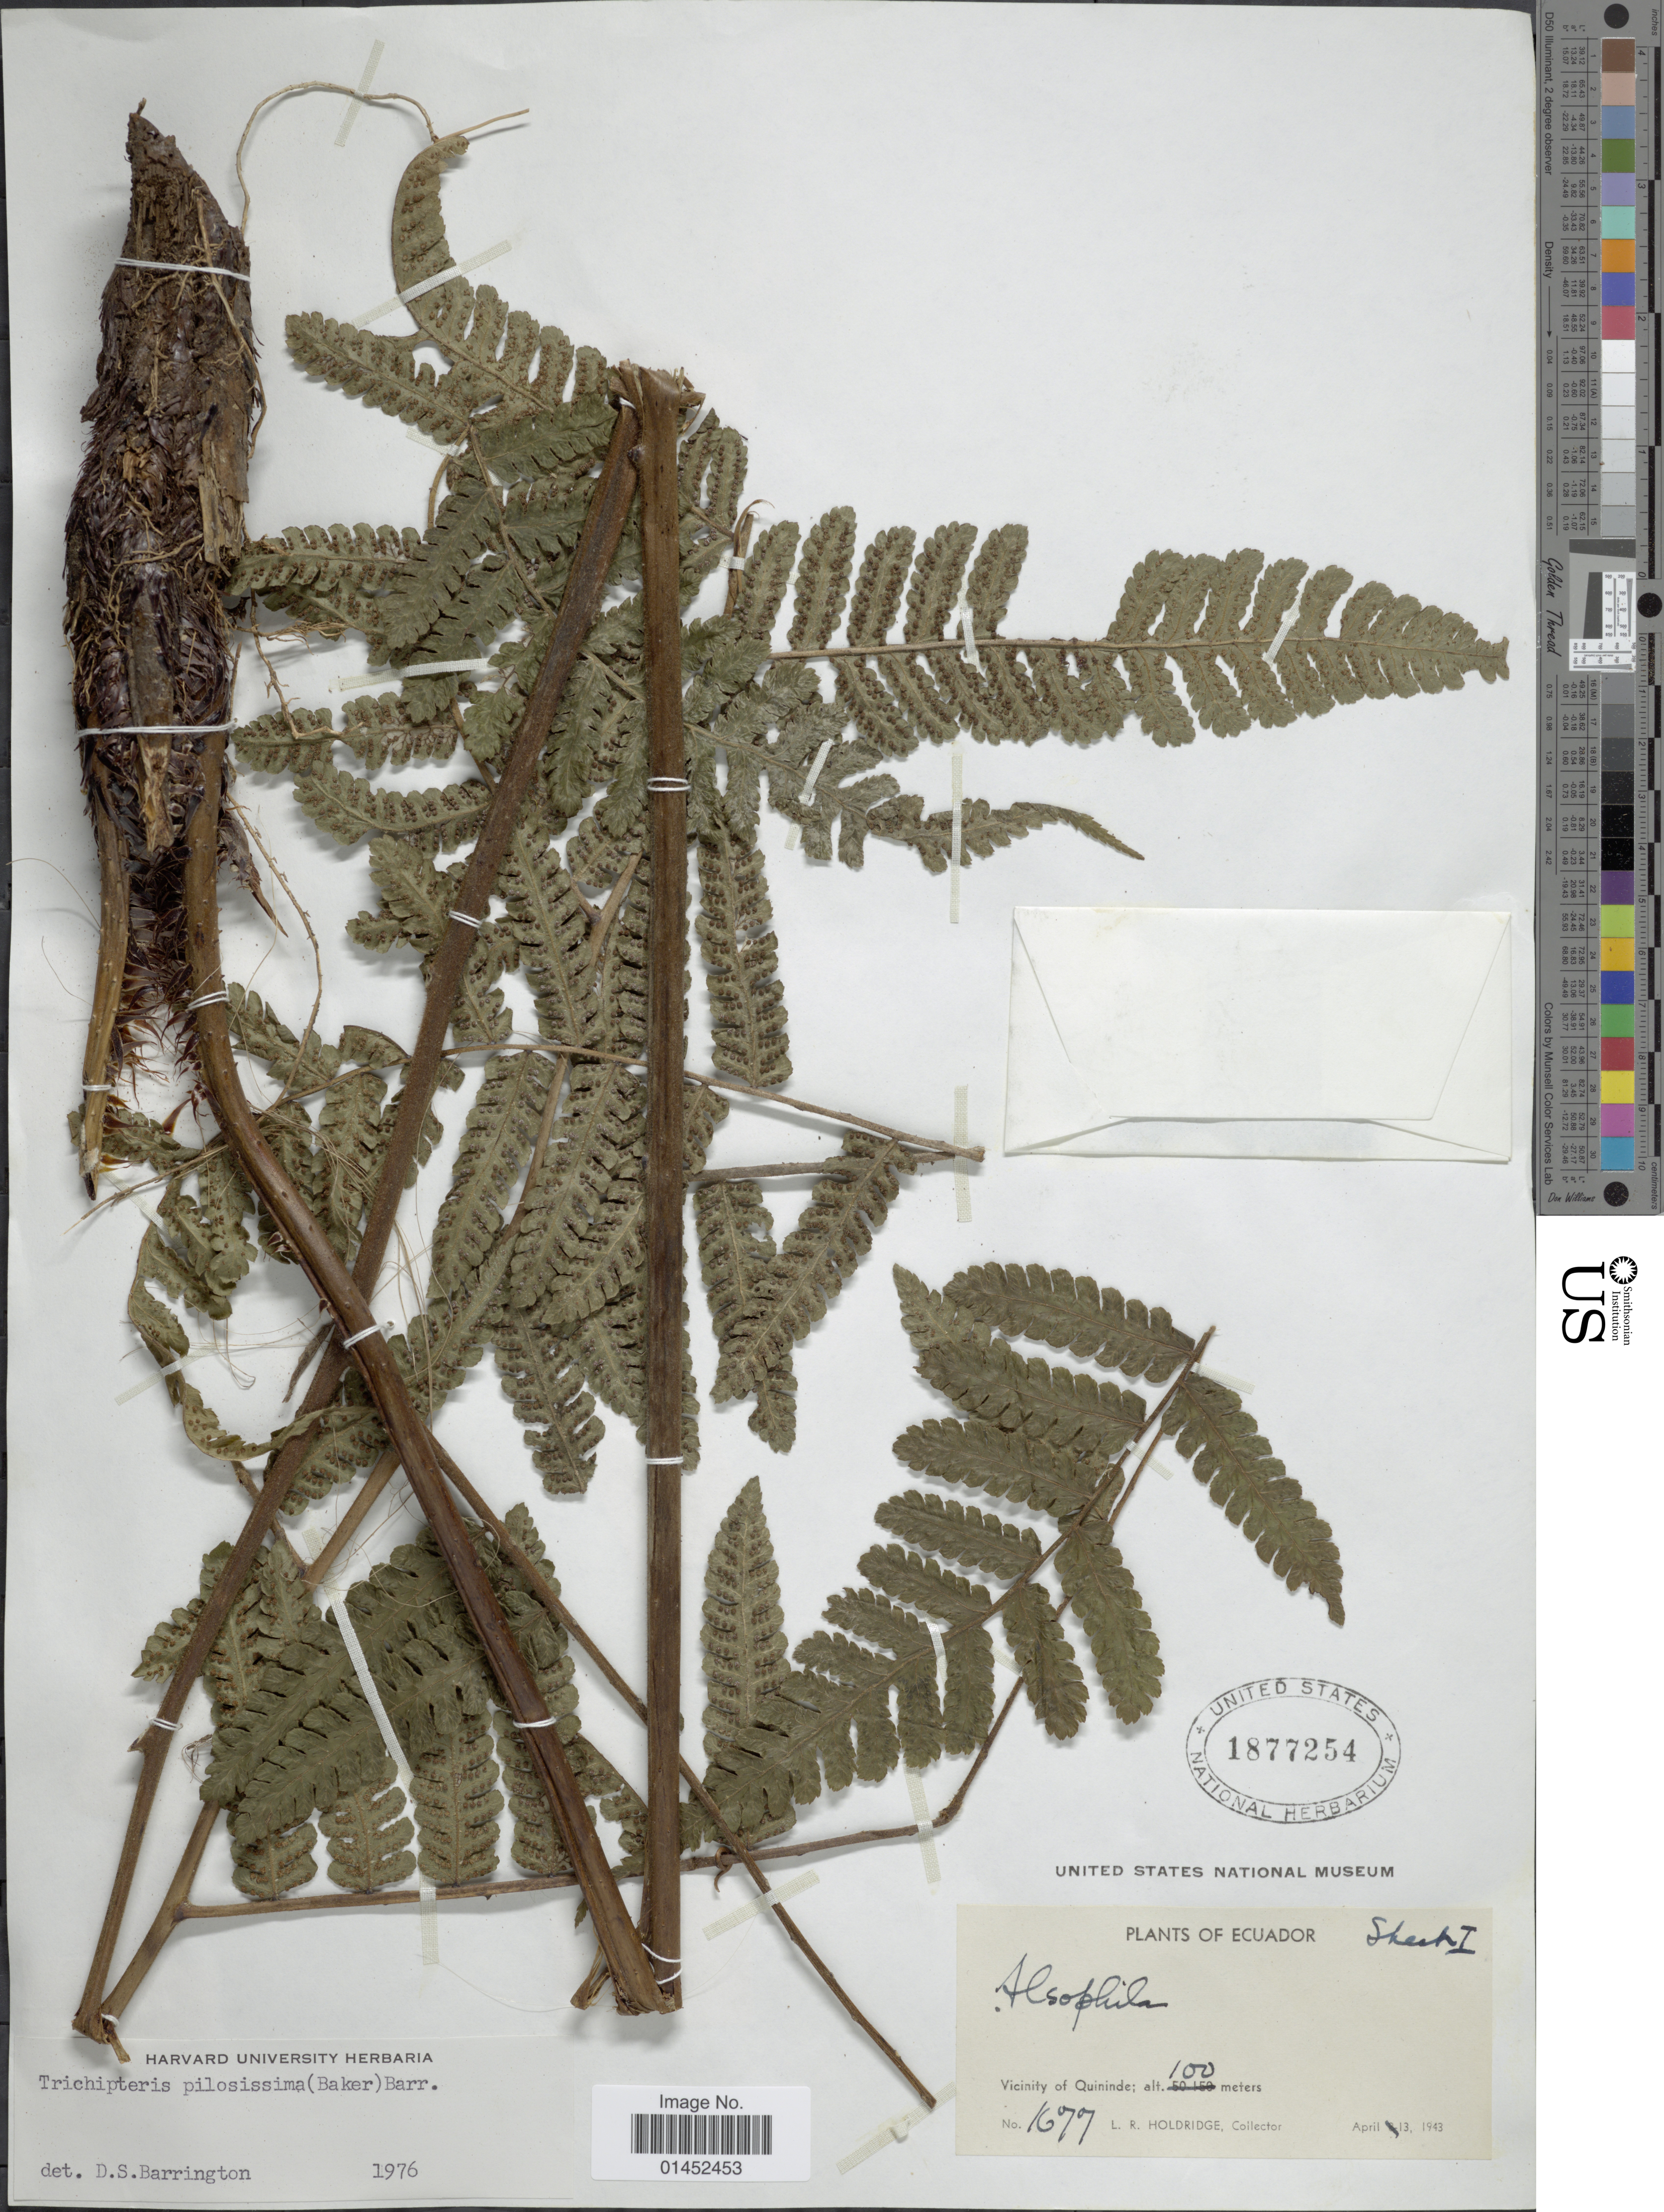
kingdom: Plantae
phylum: Tracheophyta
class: Polypodiopsida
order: Cyatheales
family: Cyatheaceae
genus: Cyathea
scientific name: Cyathea pilosissima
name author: (Baker) Domin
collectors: L. Holdridge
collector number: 1677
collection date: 1943-04-13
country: Ecuador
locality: Vicinity of Quininde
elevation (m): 100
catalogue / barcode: US 1877254